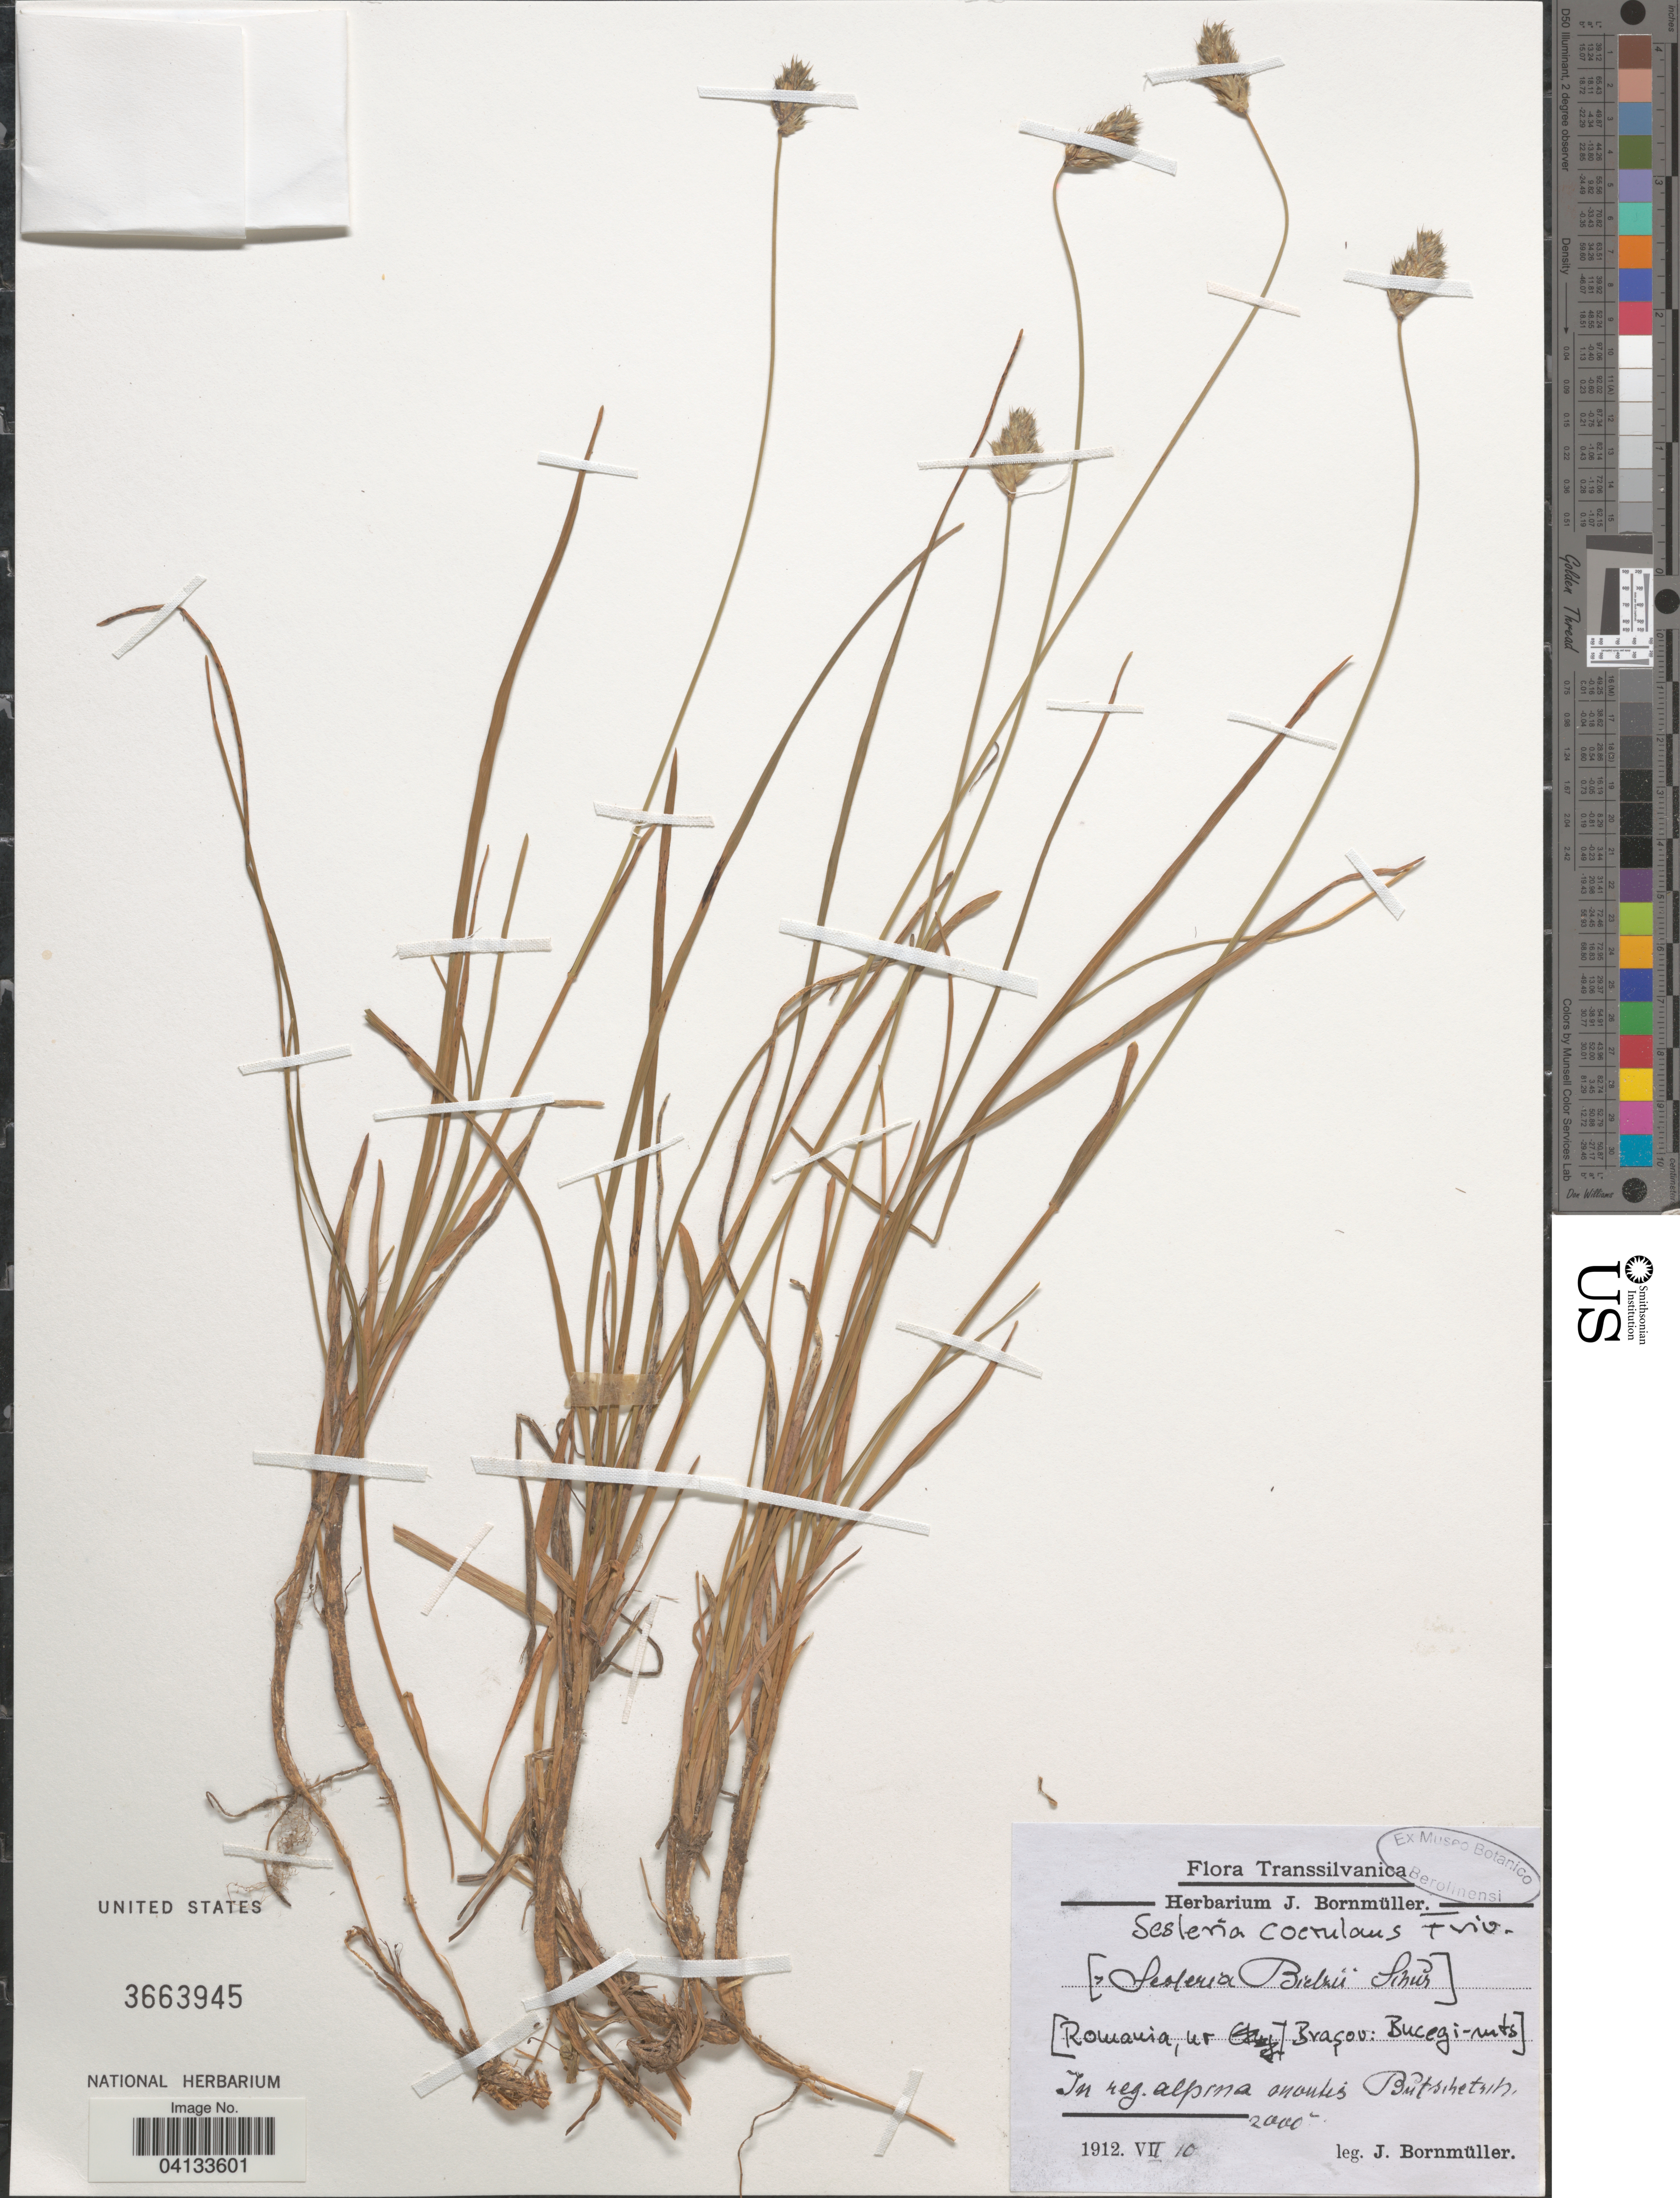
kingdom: Plantae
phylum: Tracheophyta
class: Liliopsida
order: Poales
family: Poaceae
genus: Sesleria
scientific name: Sesleria coerulans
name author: Friv.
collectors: J. Bornmüller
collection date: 1912-07-10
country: Romania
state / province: Brașov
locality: Transsilvanica. In reg. alpina montis Bucegi.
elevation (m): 2000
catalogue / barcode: US 3663945